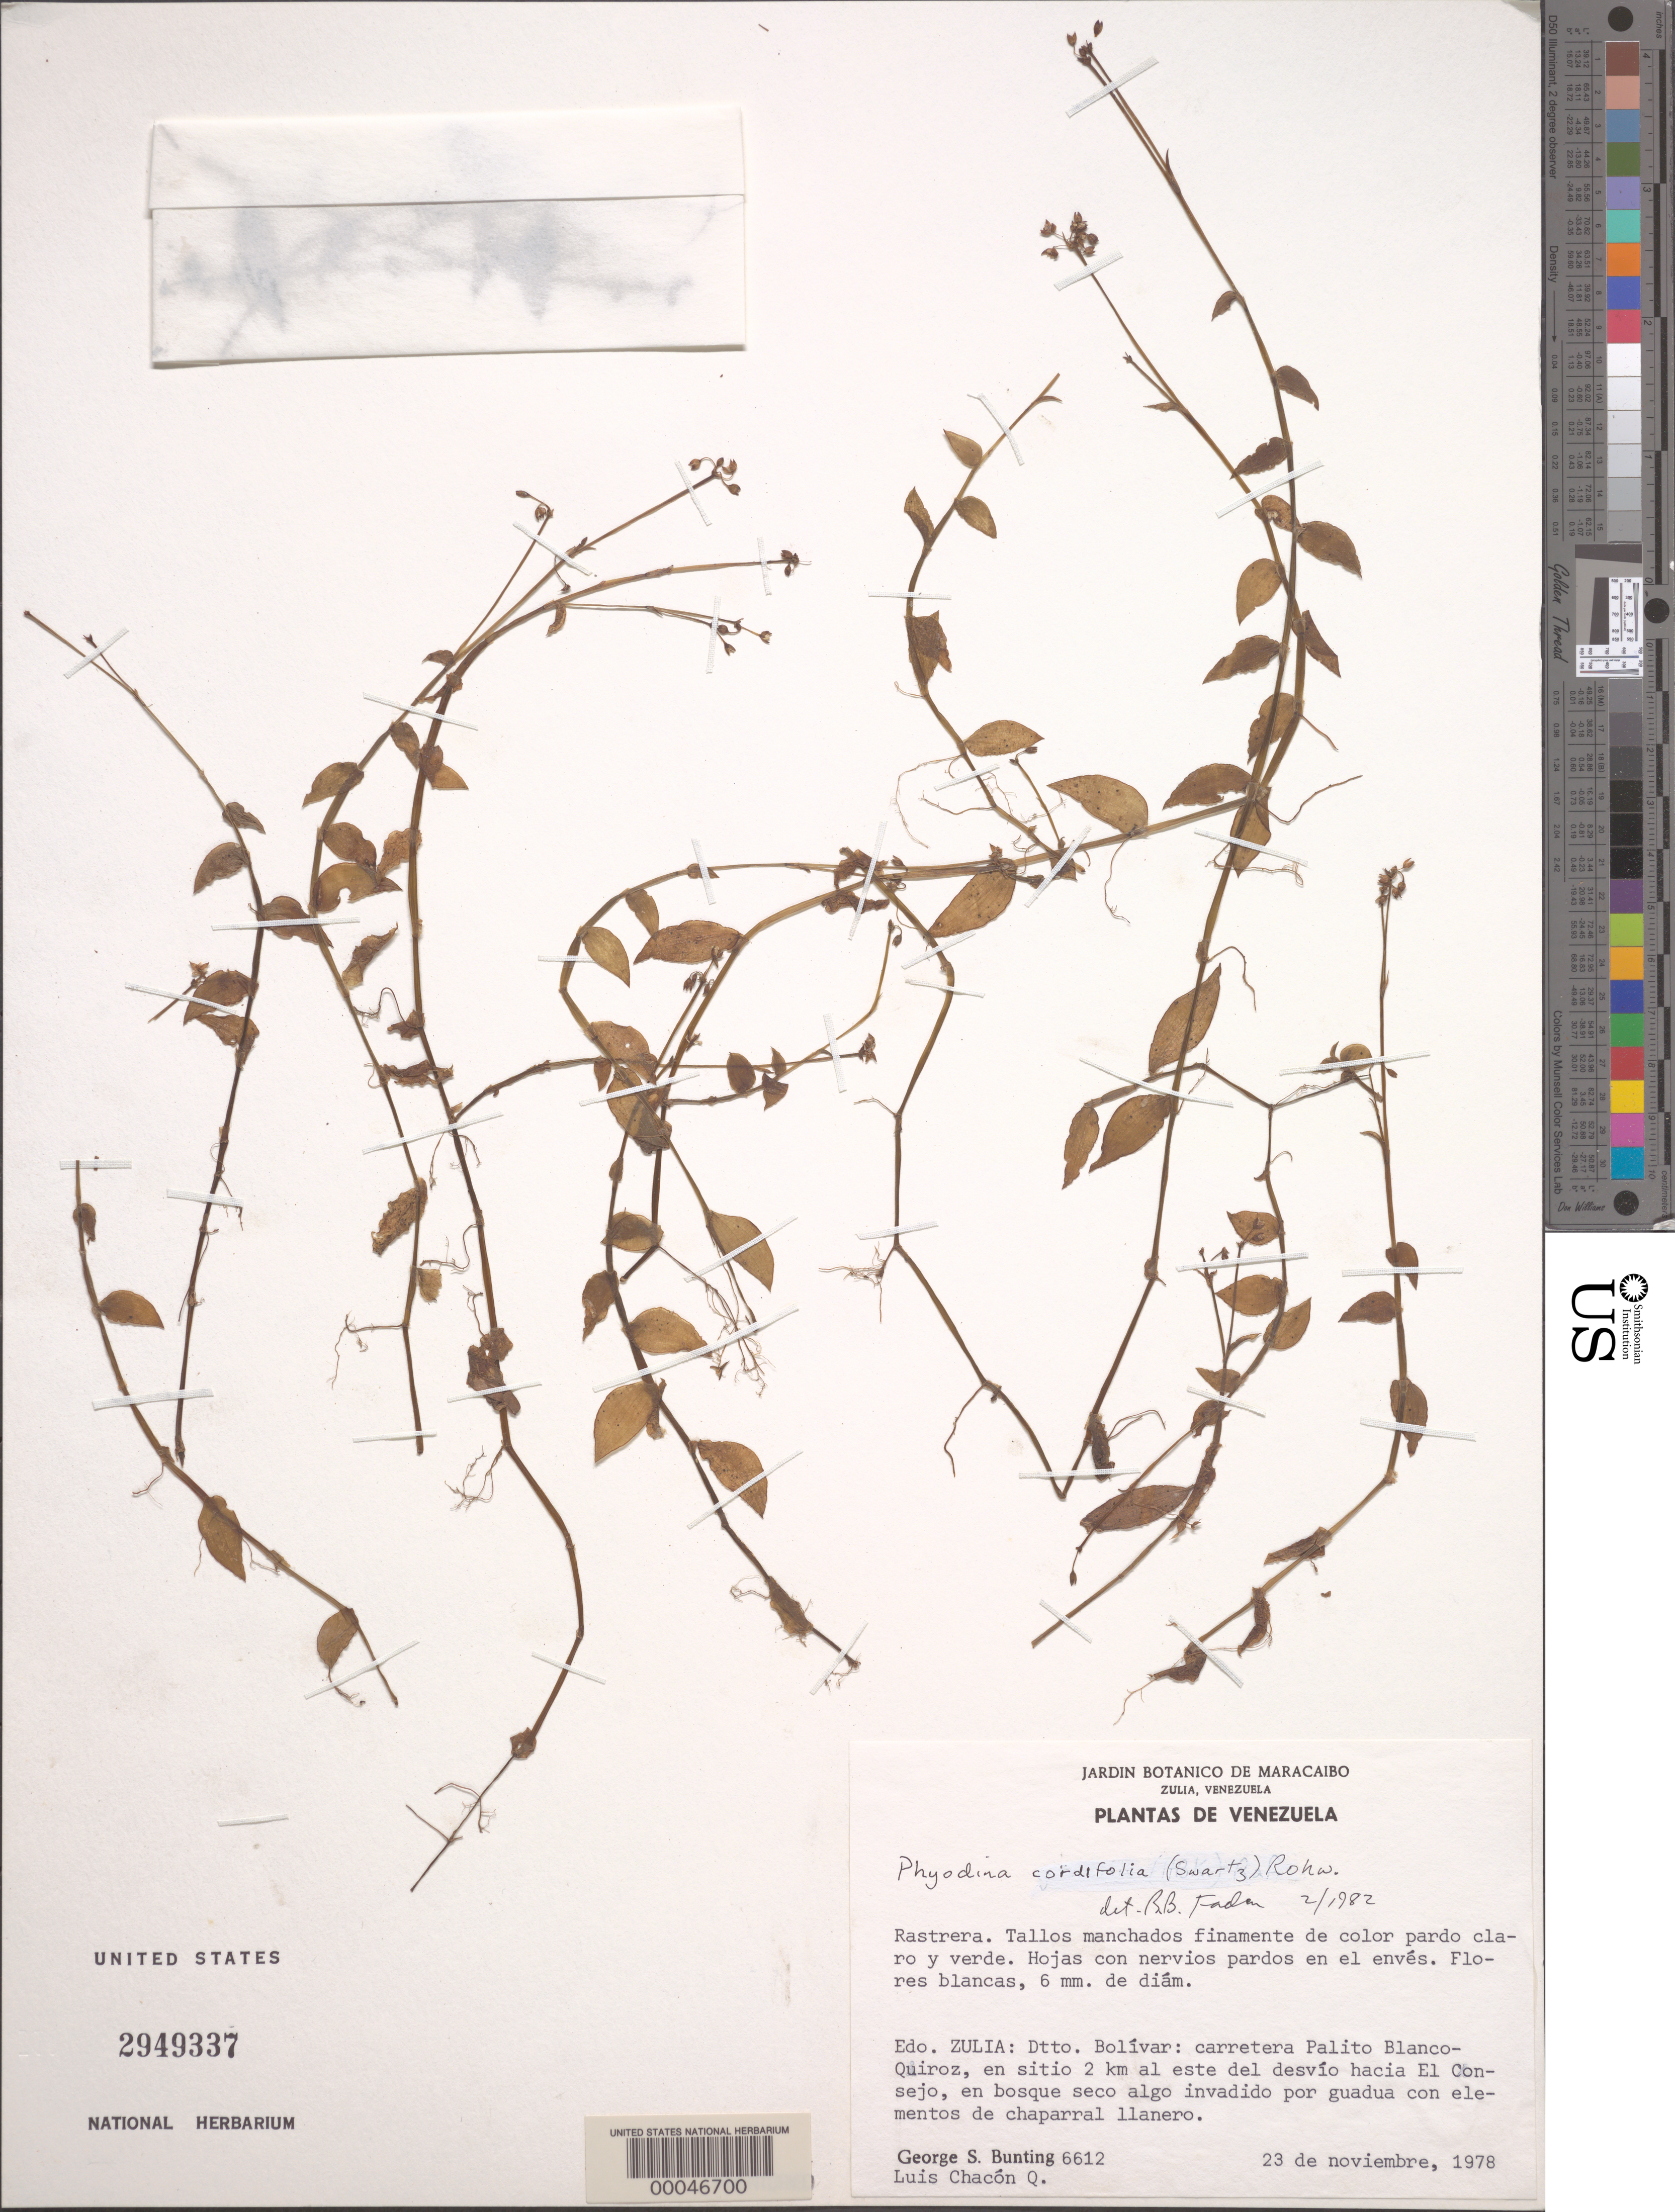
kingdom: Plantae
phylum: Tracheophyta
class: Liliopsida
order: Commelinales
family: Commelinaceae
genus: Callisia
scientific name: Callisia cordifolia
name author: (Sw.) E.S. Anderson & Woodson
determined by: Faden, Robert B., (US), Smithsonian Institution - National Museum of Natural History (UNITED STATES)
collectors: G. S. Bunting & L. Chacon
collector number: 6612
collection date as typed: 23 Nov 1978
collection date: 1978-11-23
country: Venezuela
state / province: Zulia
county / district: Simón Bolívar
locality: Carretera palito blanco-quiroz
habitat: Secondary forest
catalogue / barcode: US 2949337